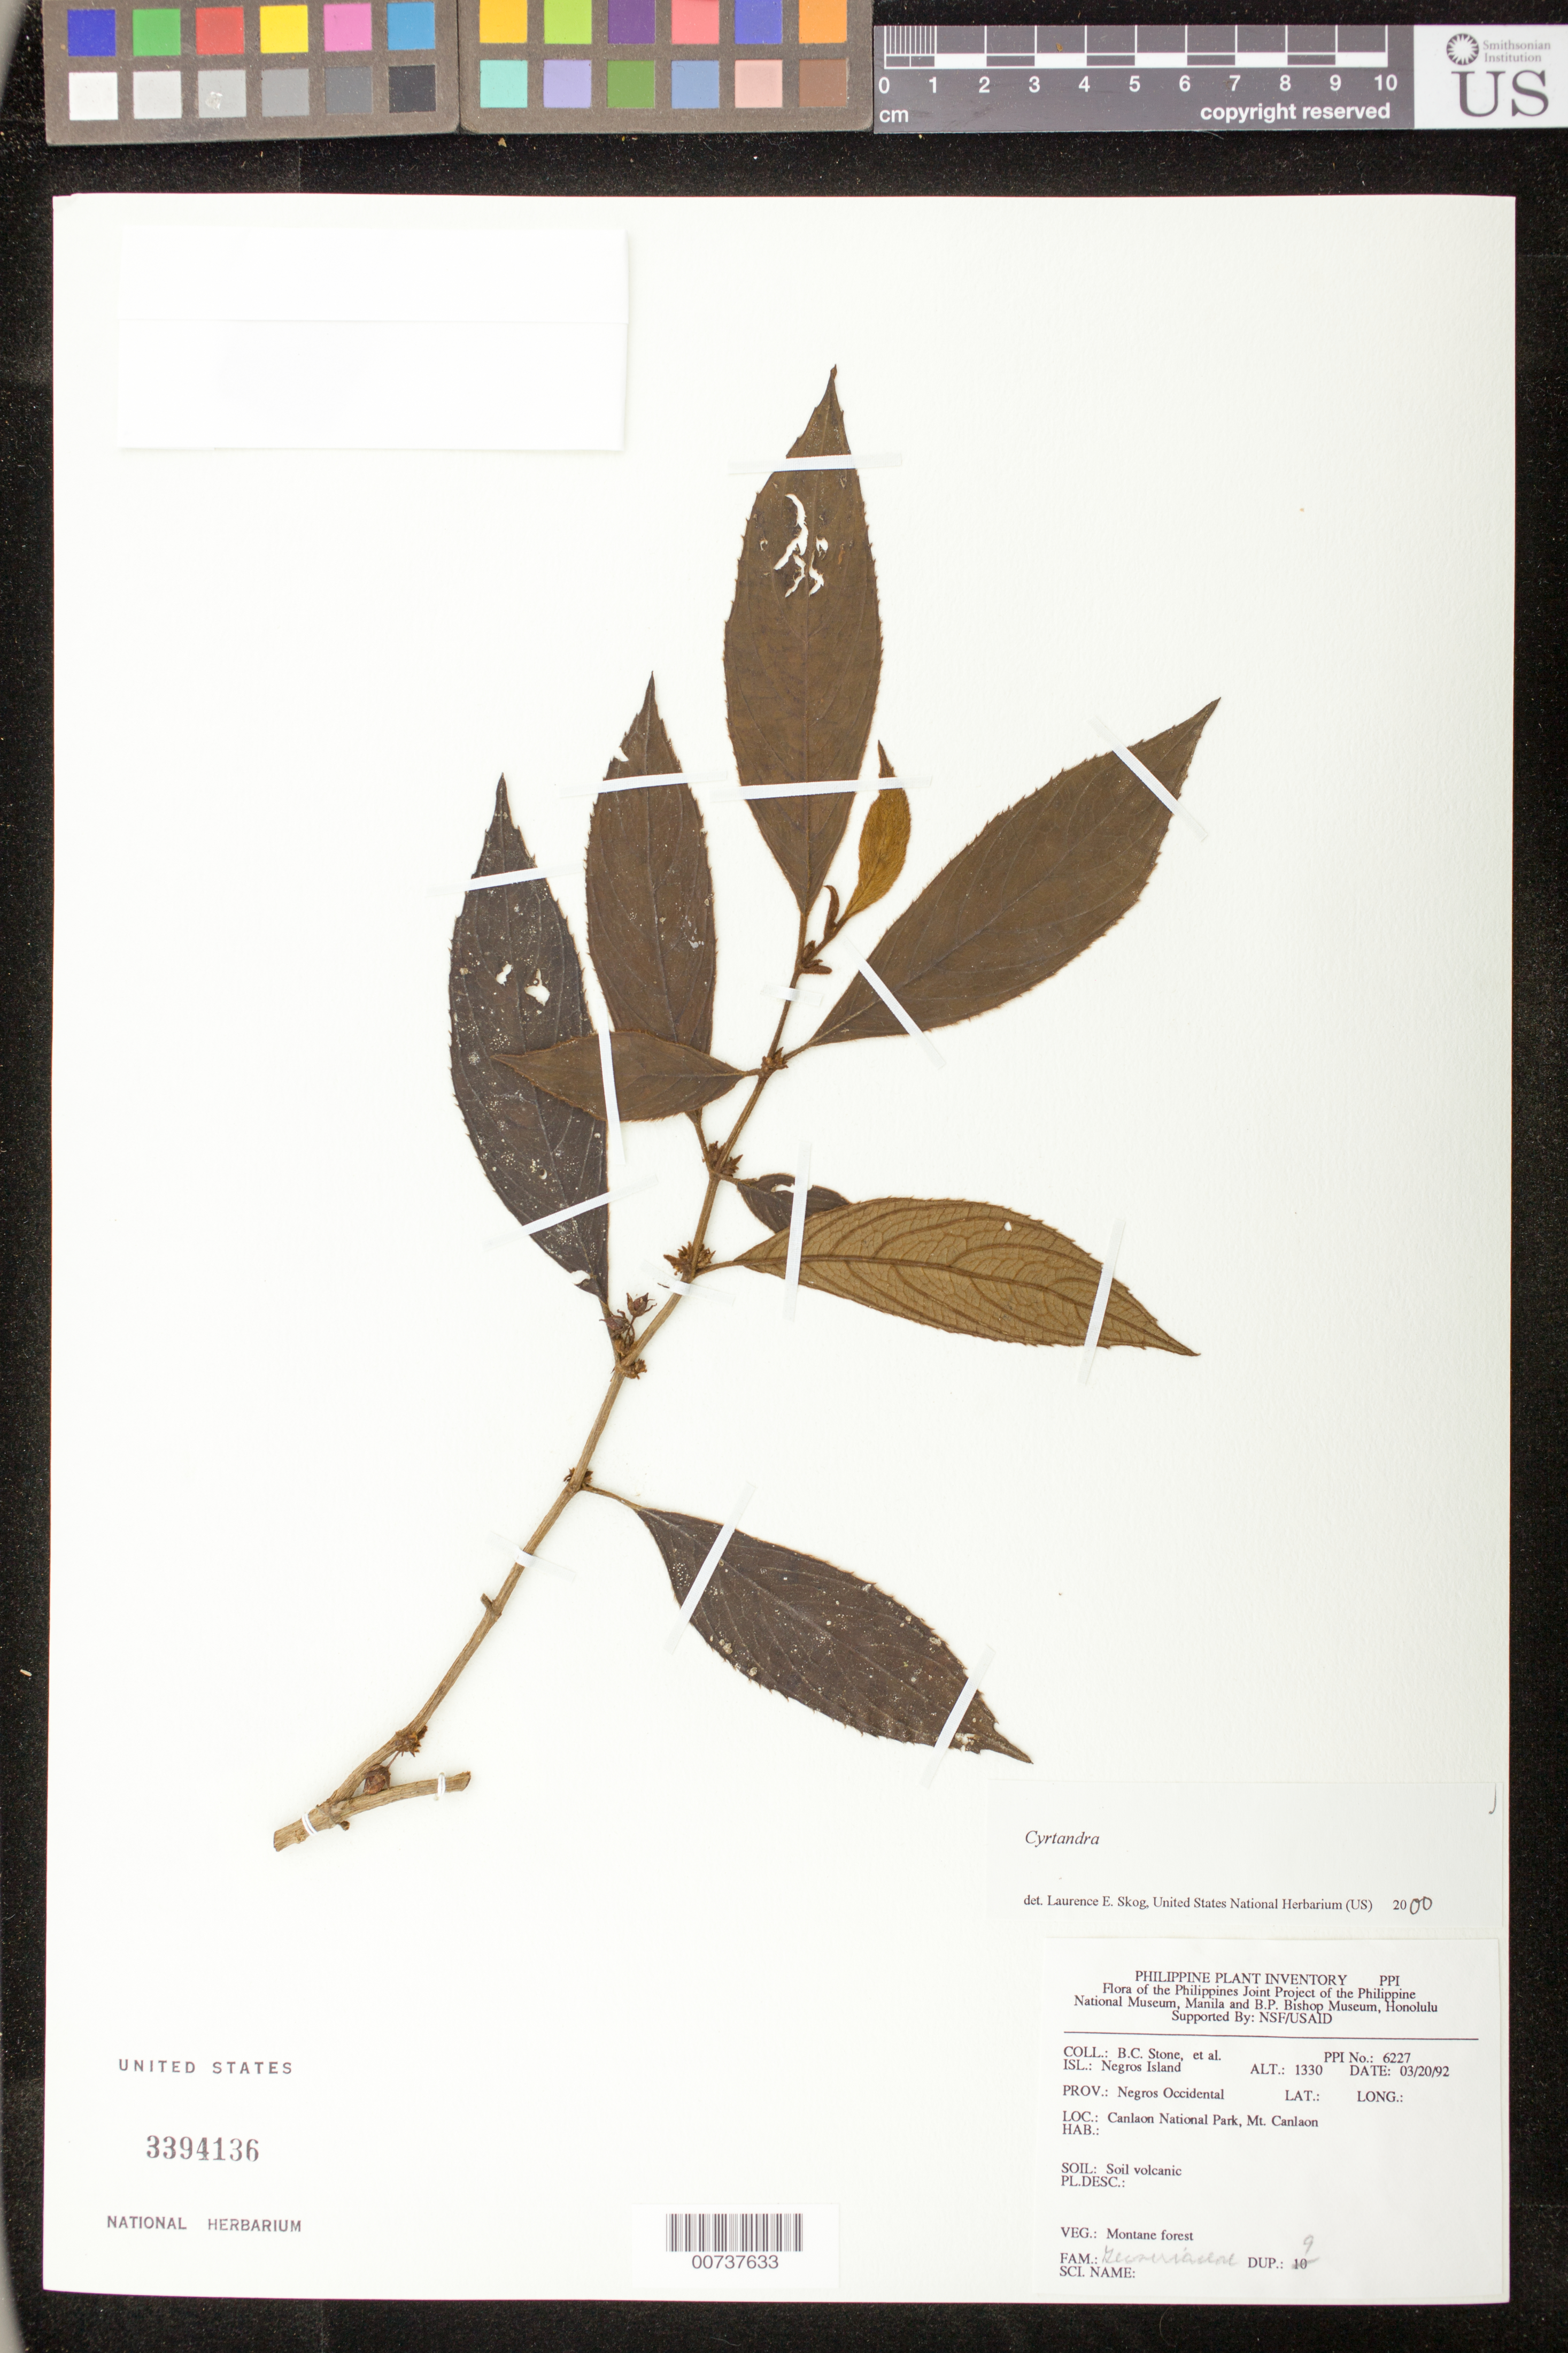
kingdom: Plantae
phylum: Tracheophyta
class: Magnoliopsida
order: Lamiales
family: Gesneriaceae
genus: Cyrtandra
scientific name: Cyrtandra sp.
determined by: Skog, Laurence E.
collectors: B. C. Stone & et al.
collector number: PPI no. 6227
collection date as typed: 20 Mar 1992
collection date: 1992-03-20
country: Philippines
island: Negros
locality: Prov. Negros Oriental; Canlaon National Park, Mt. Canlaon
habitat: Montane forest; soil volcanic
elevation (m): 1330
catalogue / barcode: US 3394136